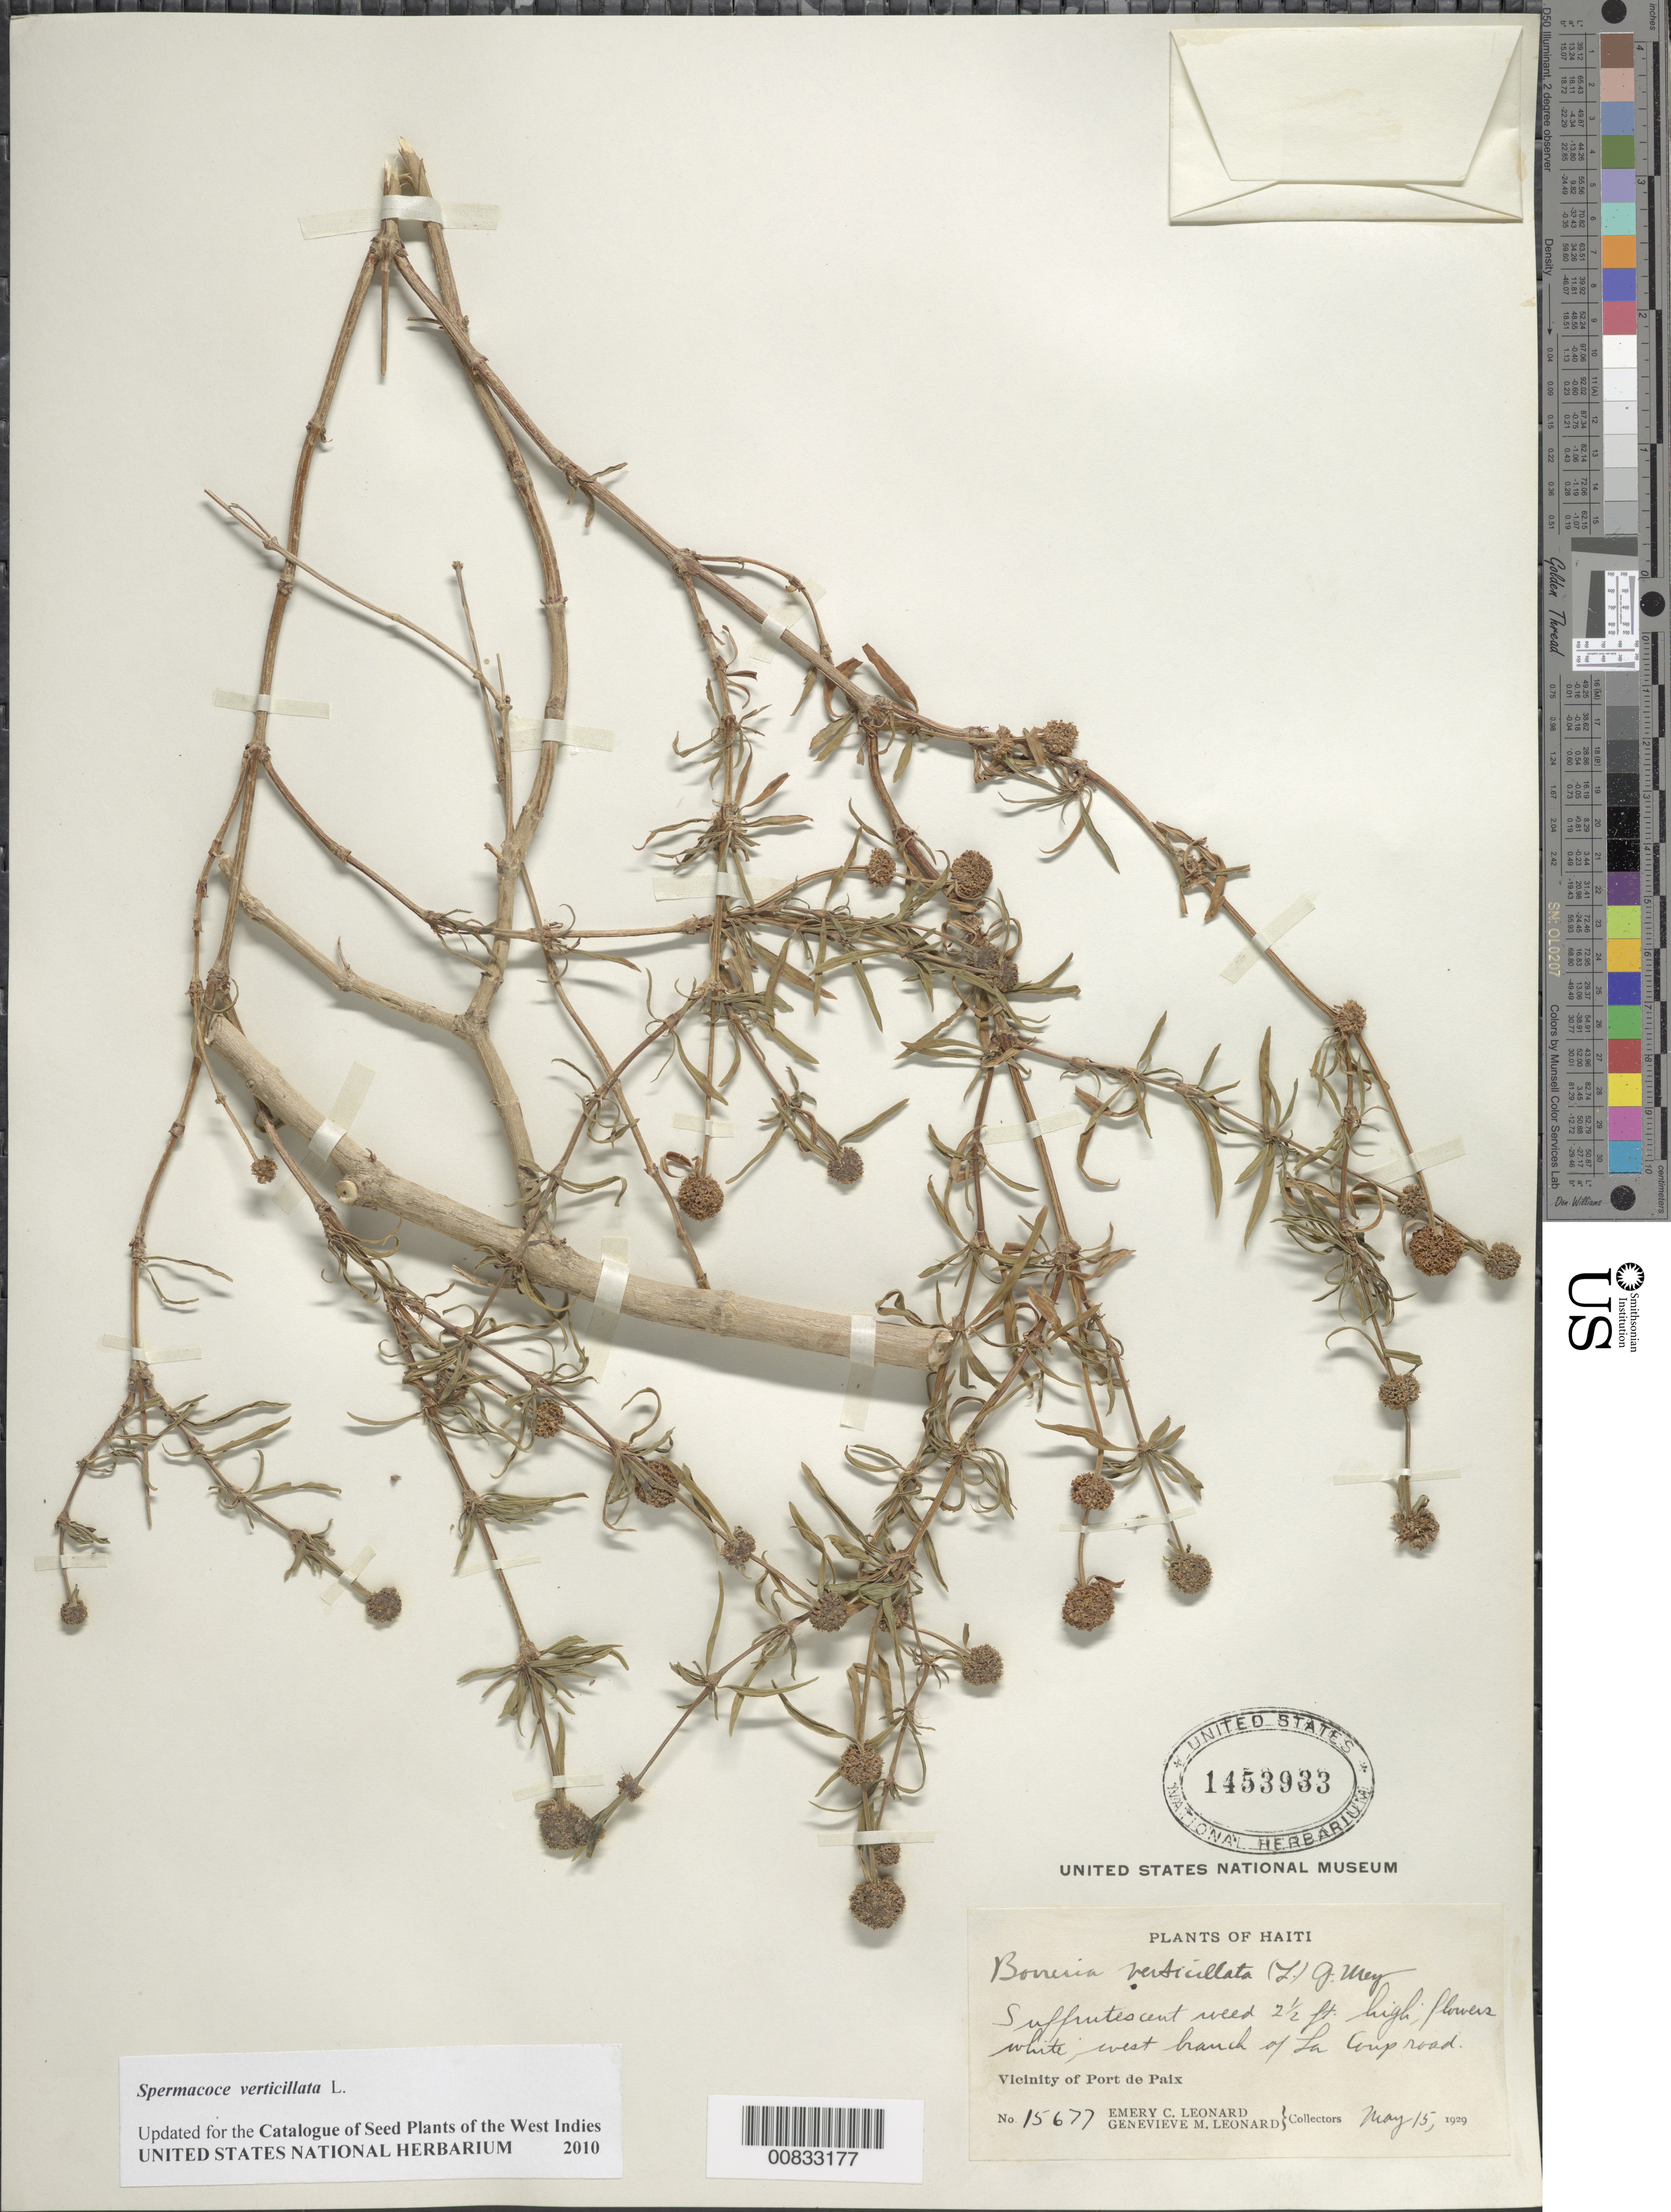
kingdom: Plantae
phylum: Tracheophyta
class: Magnoliopsida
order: Gentianales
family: Rubiaceae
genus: Spermacoce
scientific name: Spermacoce verticillata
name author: L.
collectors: E. C. Leonard & G. M. Leonard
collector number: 15677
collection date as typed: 15 May 1929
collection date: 1929-05-15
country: Haiti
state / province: Nord-Ouest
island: Hispaniola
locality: Vicinity of Port de Paix, west branch of La Coup road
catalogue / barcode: US 1453933